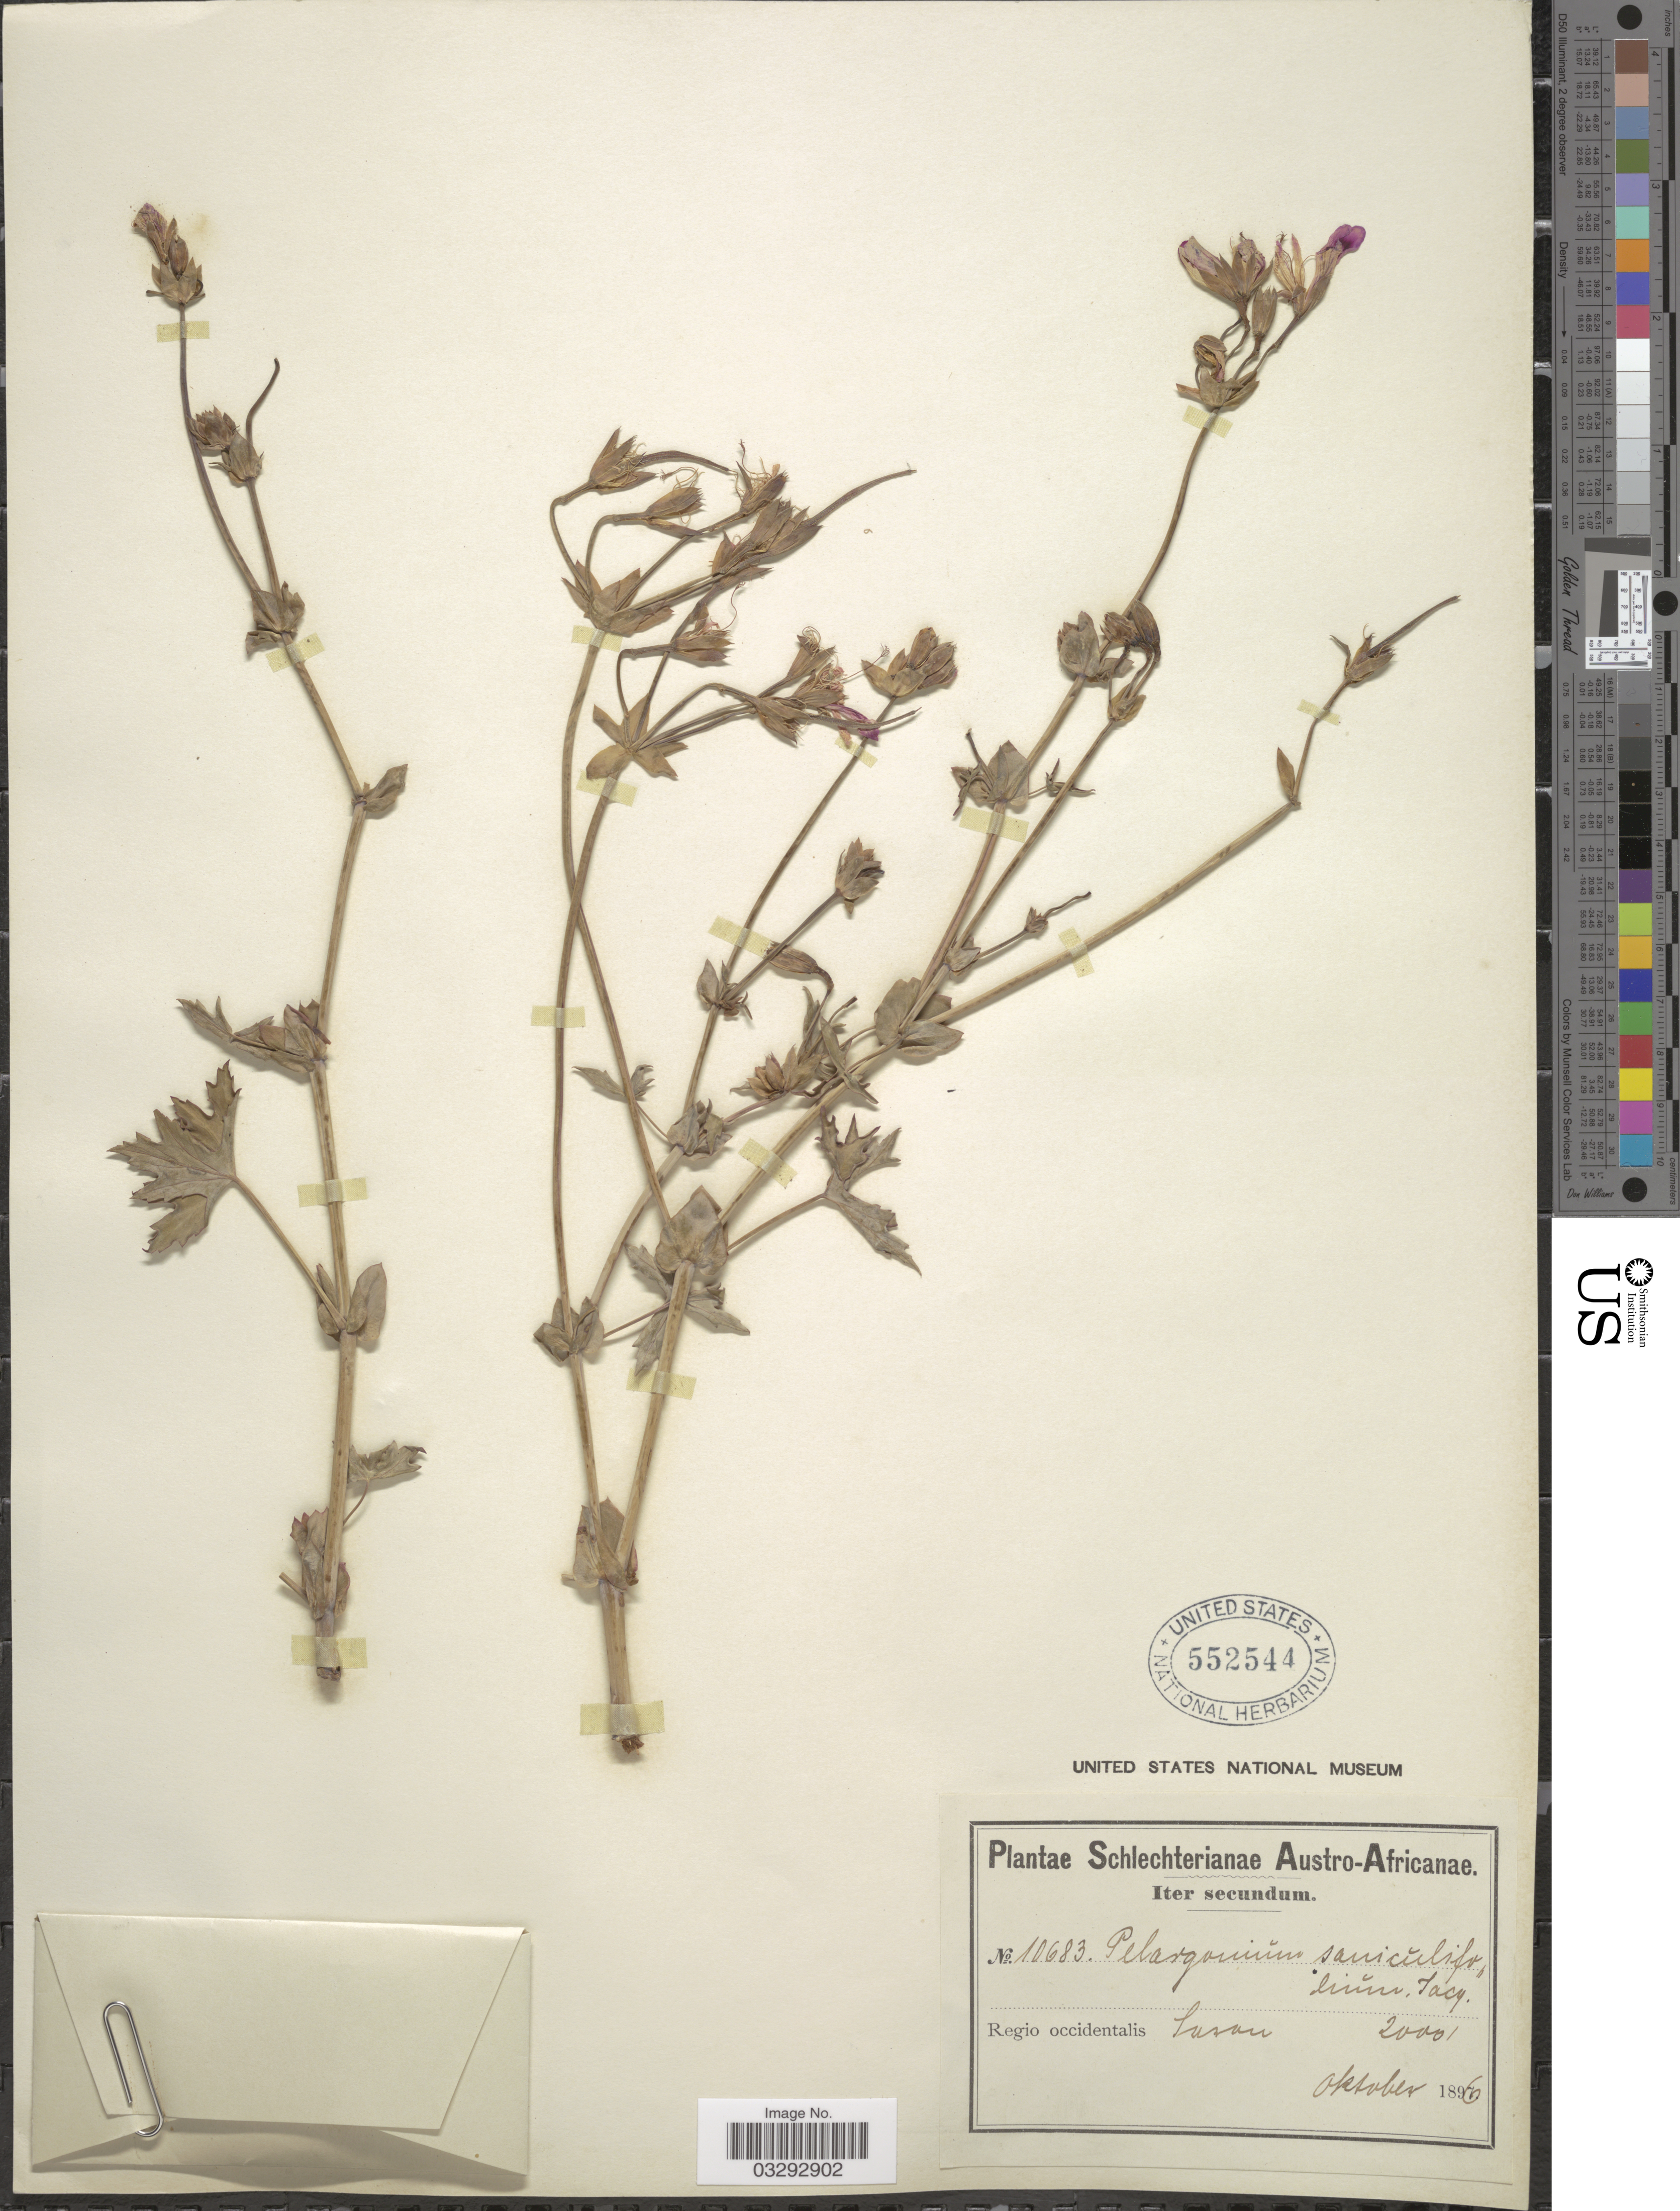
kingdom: Plantae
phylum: Tracheophyta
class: Magnoliopsida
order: Geraniales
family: Geraniaceae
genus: Pelargonium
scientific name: Pelargonium saniculifolium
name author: Willd.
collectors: Schlechter, --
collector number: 10683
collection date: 1896-10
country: South Africa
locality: Austro-Africanae, Regio occidentalis, Soran.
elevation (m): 610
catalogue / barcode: US 552544